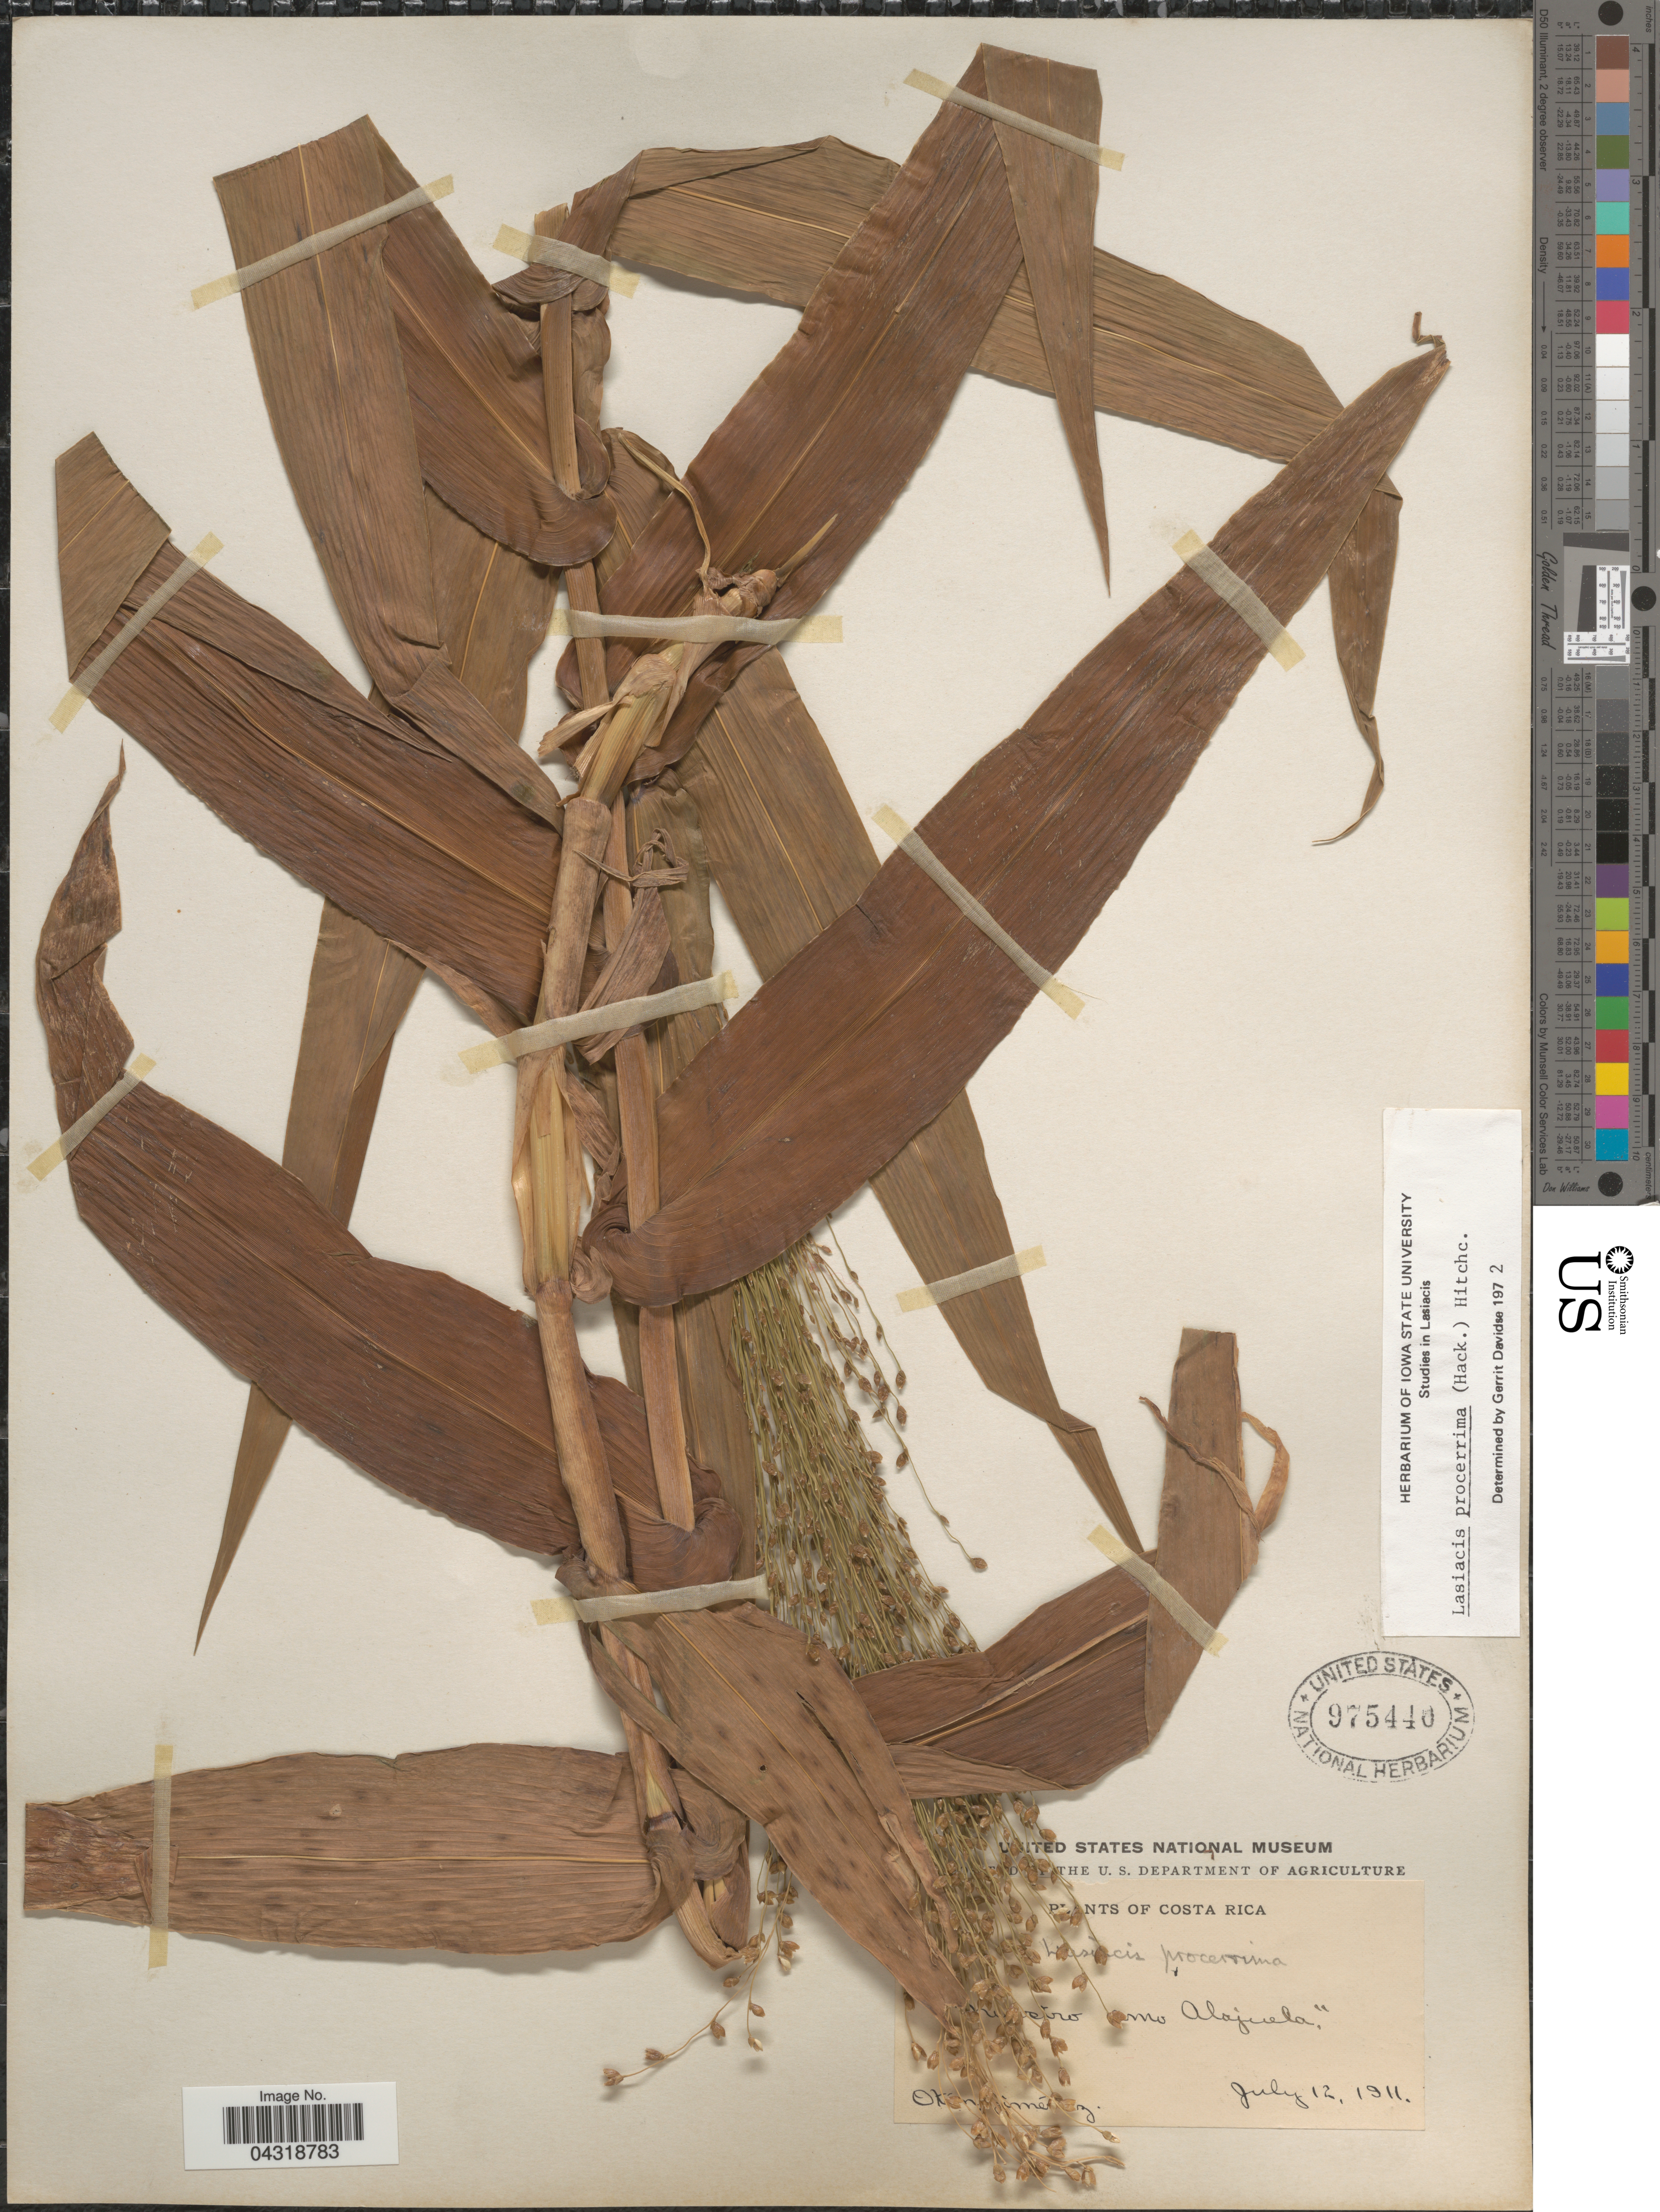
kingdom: Plantae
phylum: Tracheophyta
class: Liliopsida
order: Poales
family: Poaceae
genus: Lasiacis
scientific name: Lasiacis procerrima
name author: (Hack.) Hitchc.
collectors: O. Jimenez L.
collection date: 1911-07-12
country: Costa Rica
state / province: Alajuela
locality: [illegible text]ro [illegible text]mo Alajuela.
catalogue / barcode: US 975440